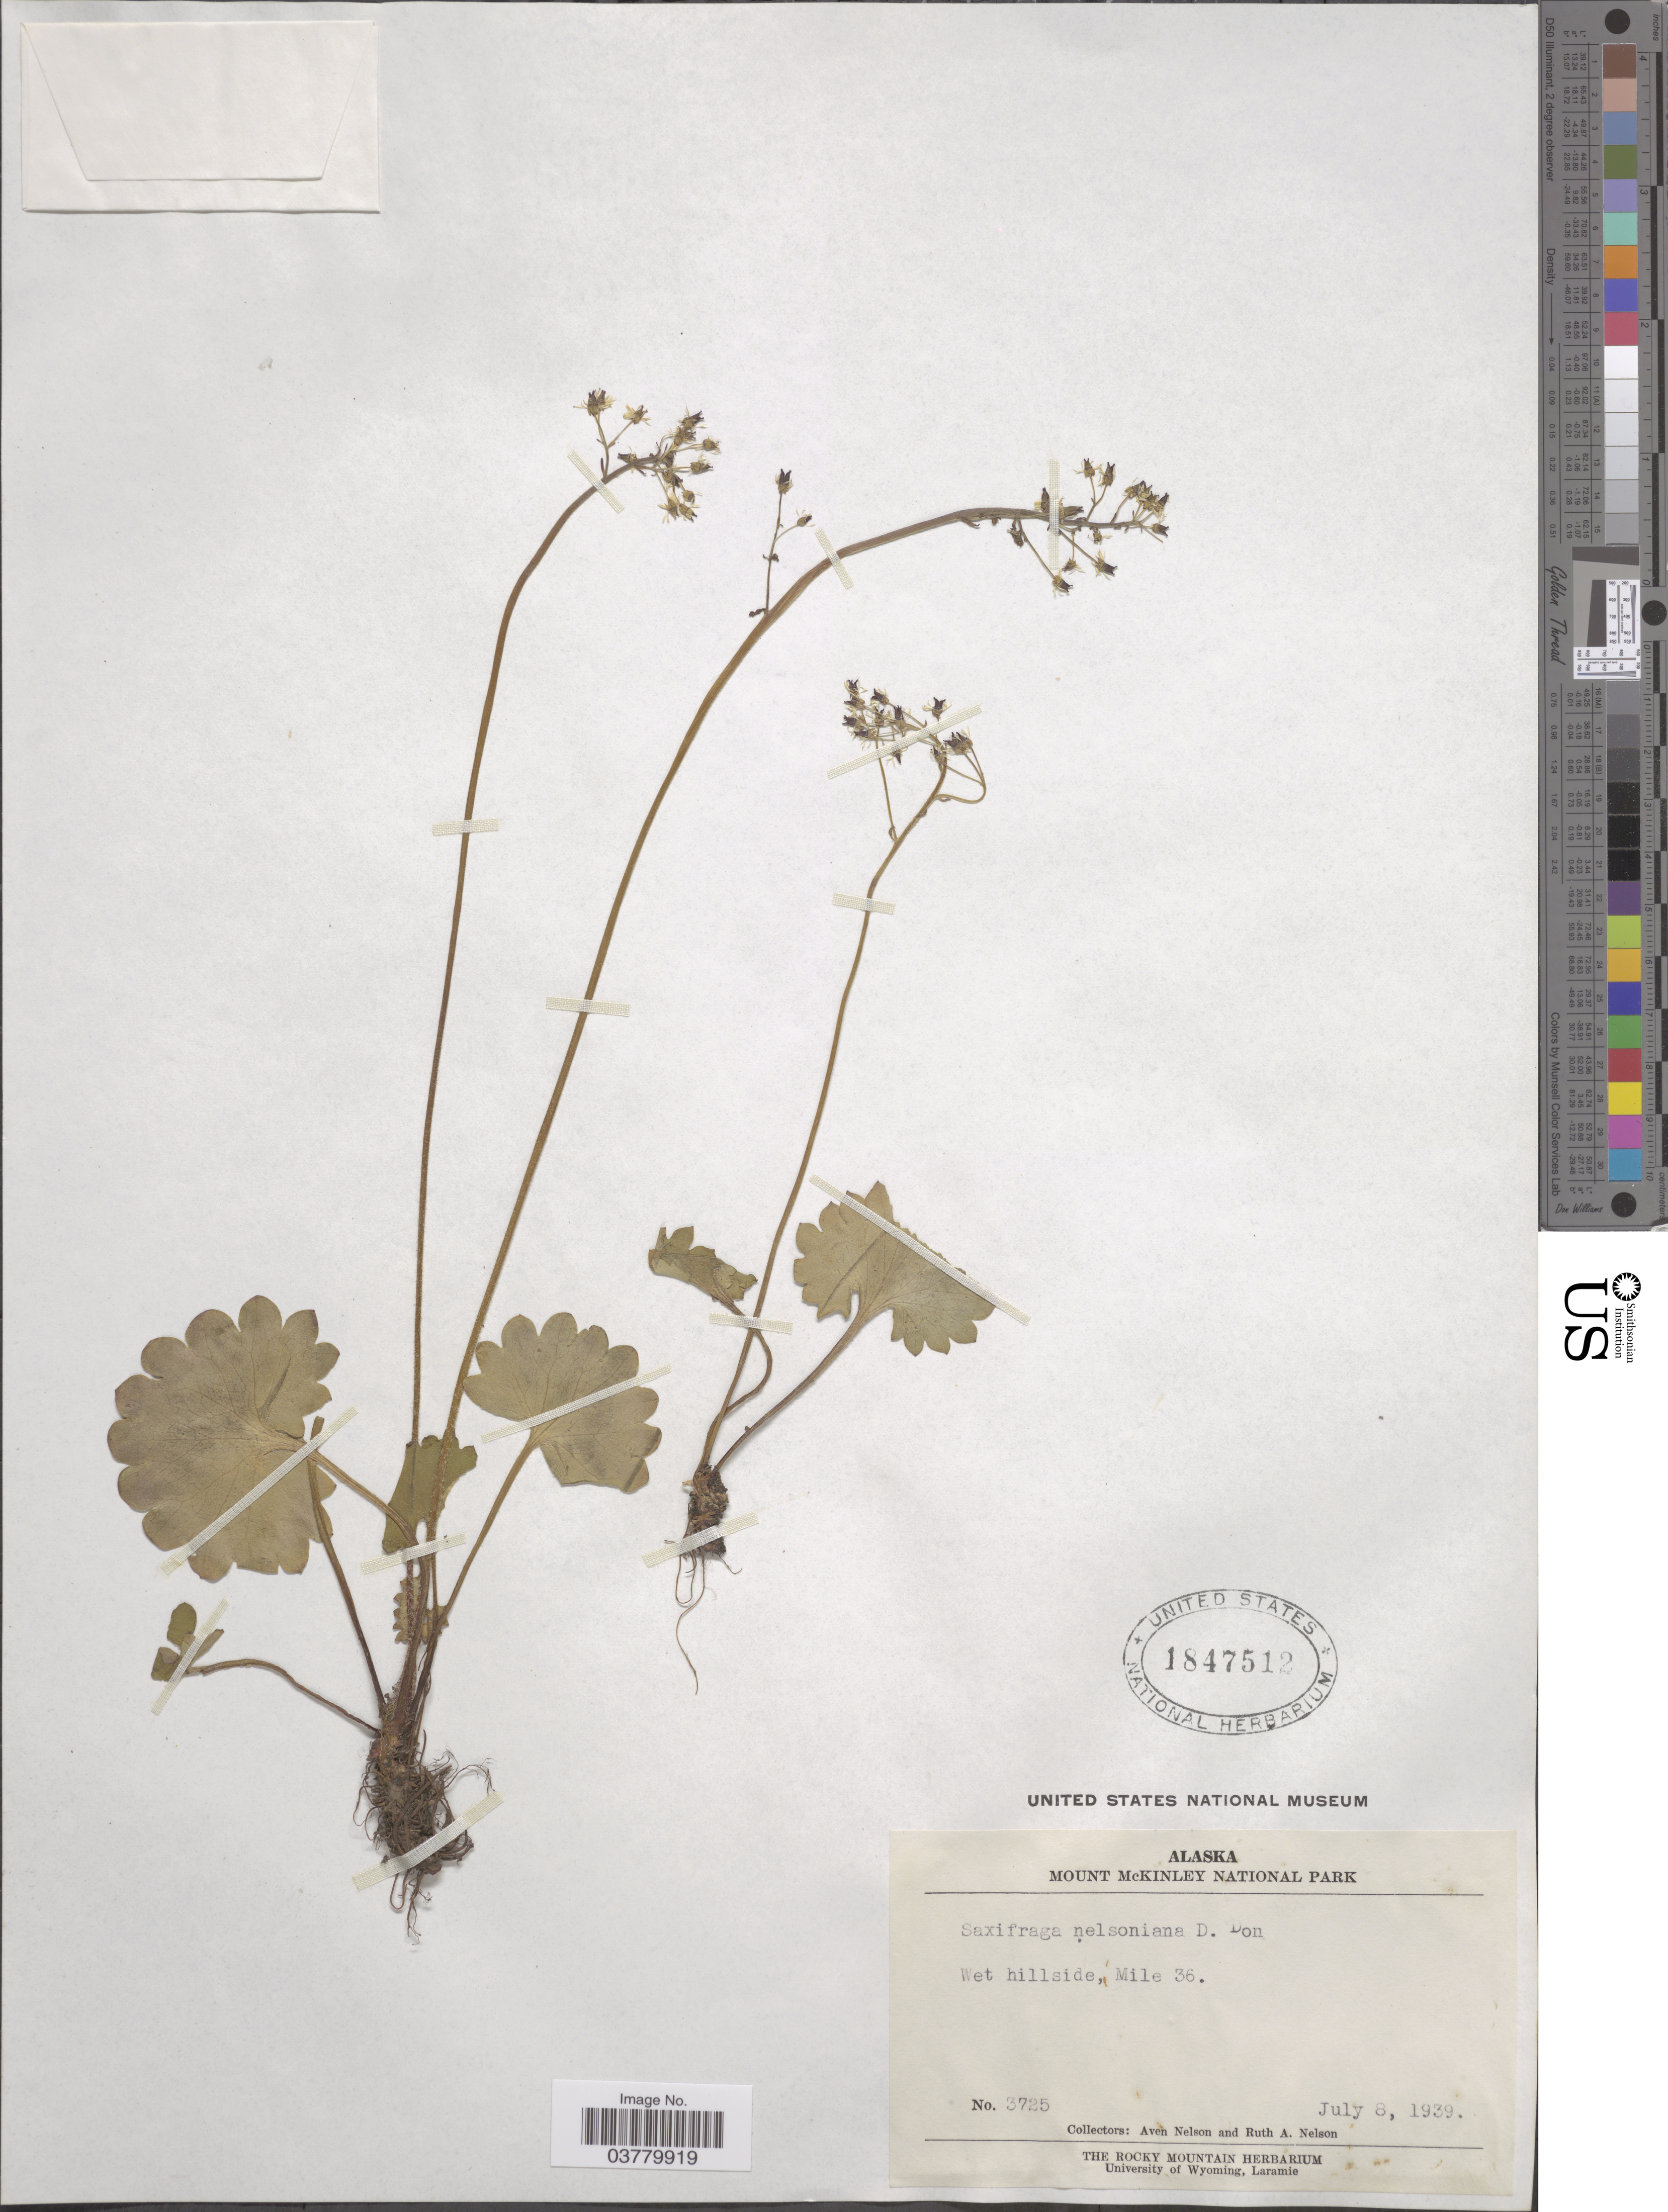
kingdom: Plantae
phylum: Tracheophyta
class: Magnoliopsida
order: Saxifragales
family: Saxifragaceae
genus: Micranthes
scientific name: Micranthes nelsoniana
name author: (D. Don) Small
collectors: A. Nelson & R. A. Nelson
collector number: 3725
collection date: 1939-07-08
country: United States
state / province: Alaska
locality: Mount McKinley National Park. Wet hillside, Mile 36.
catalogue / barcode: US 1847512